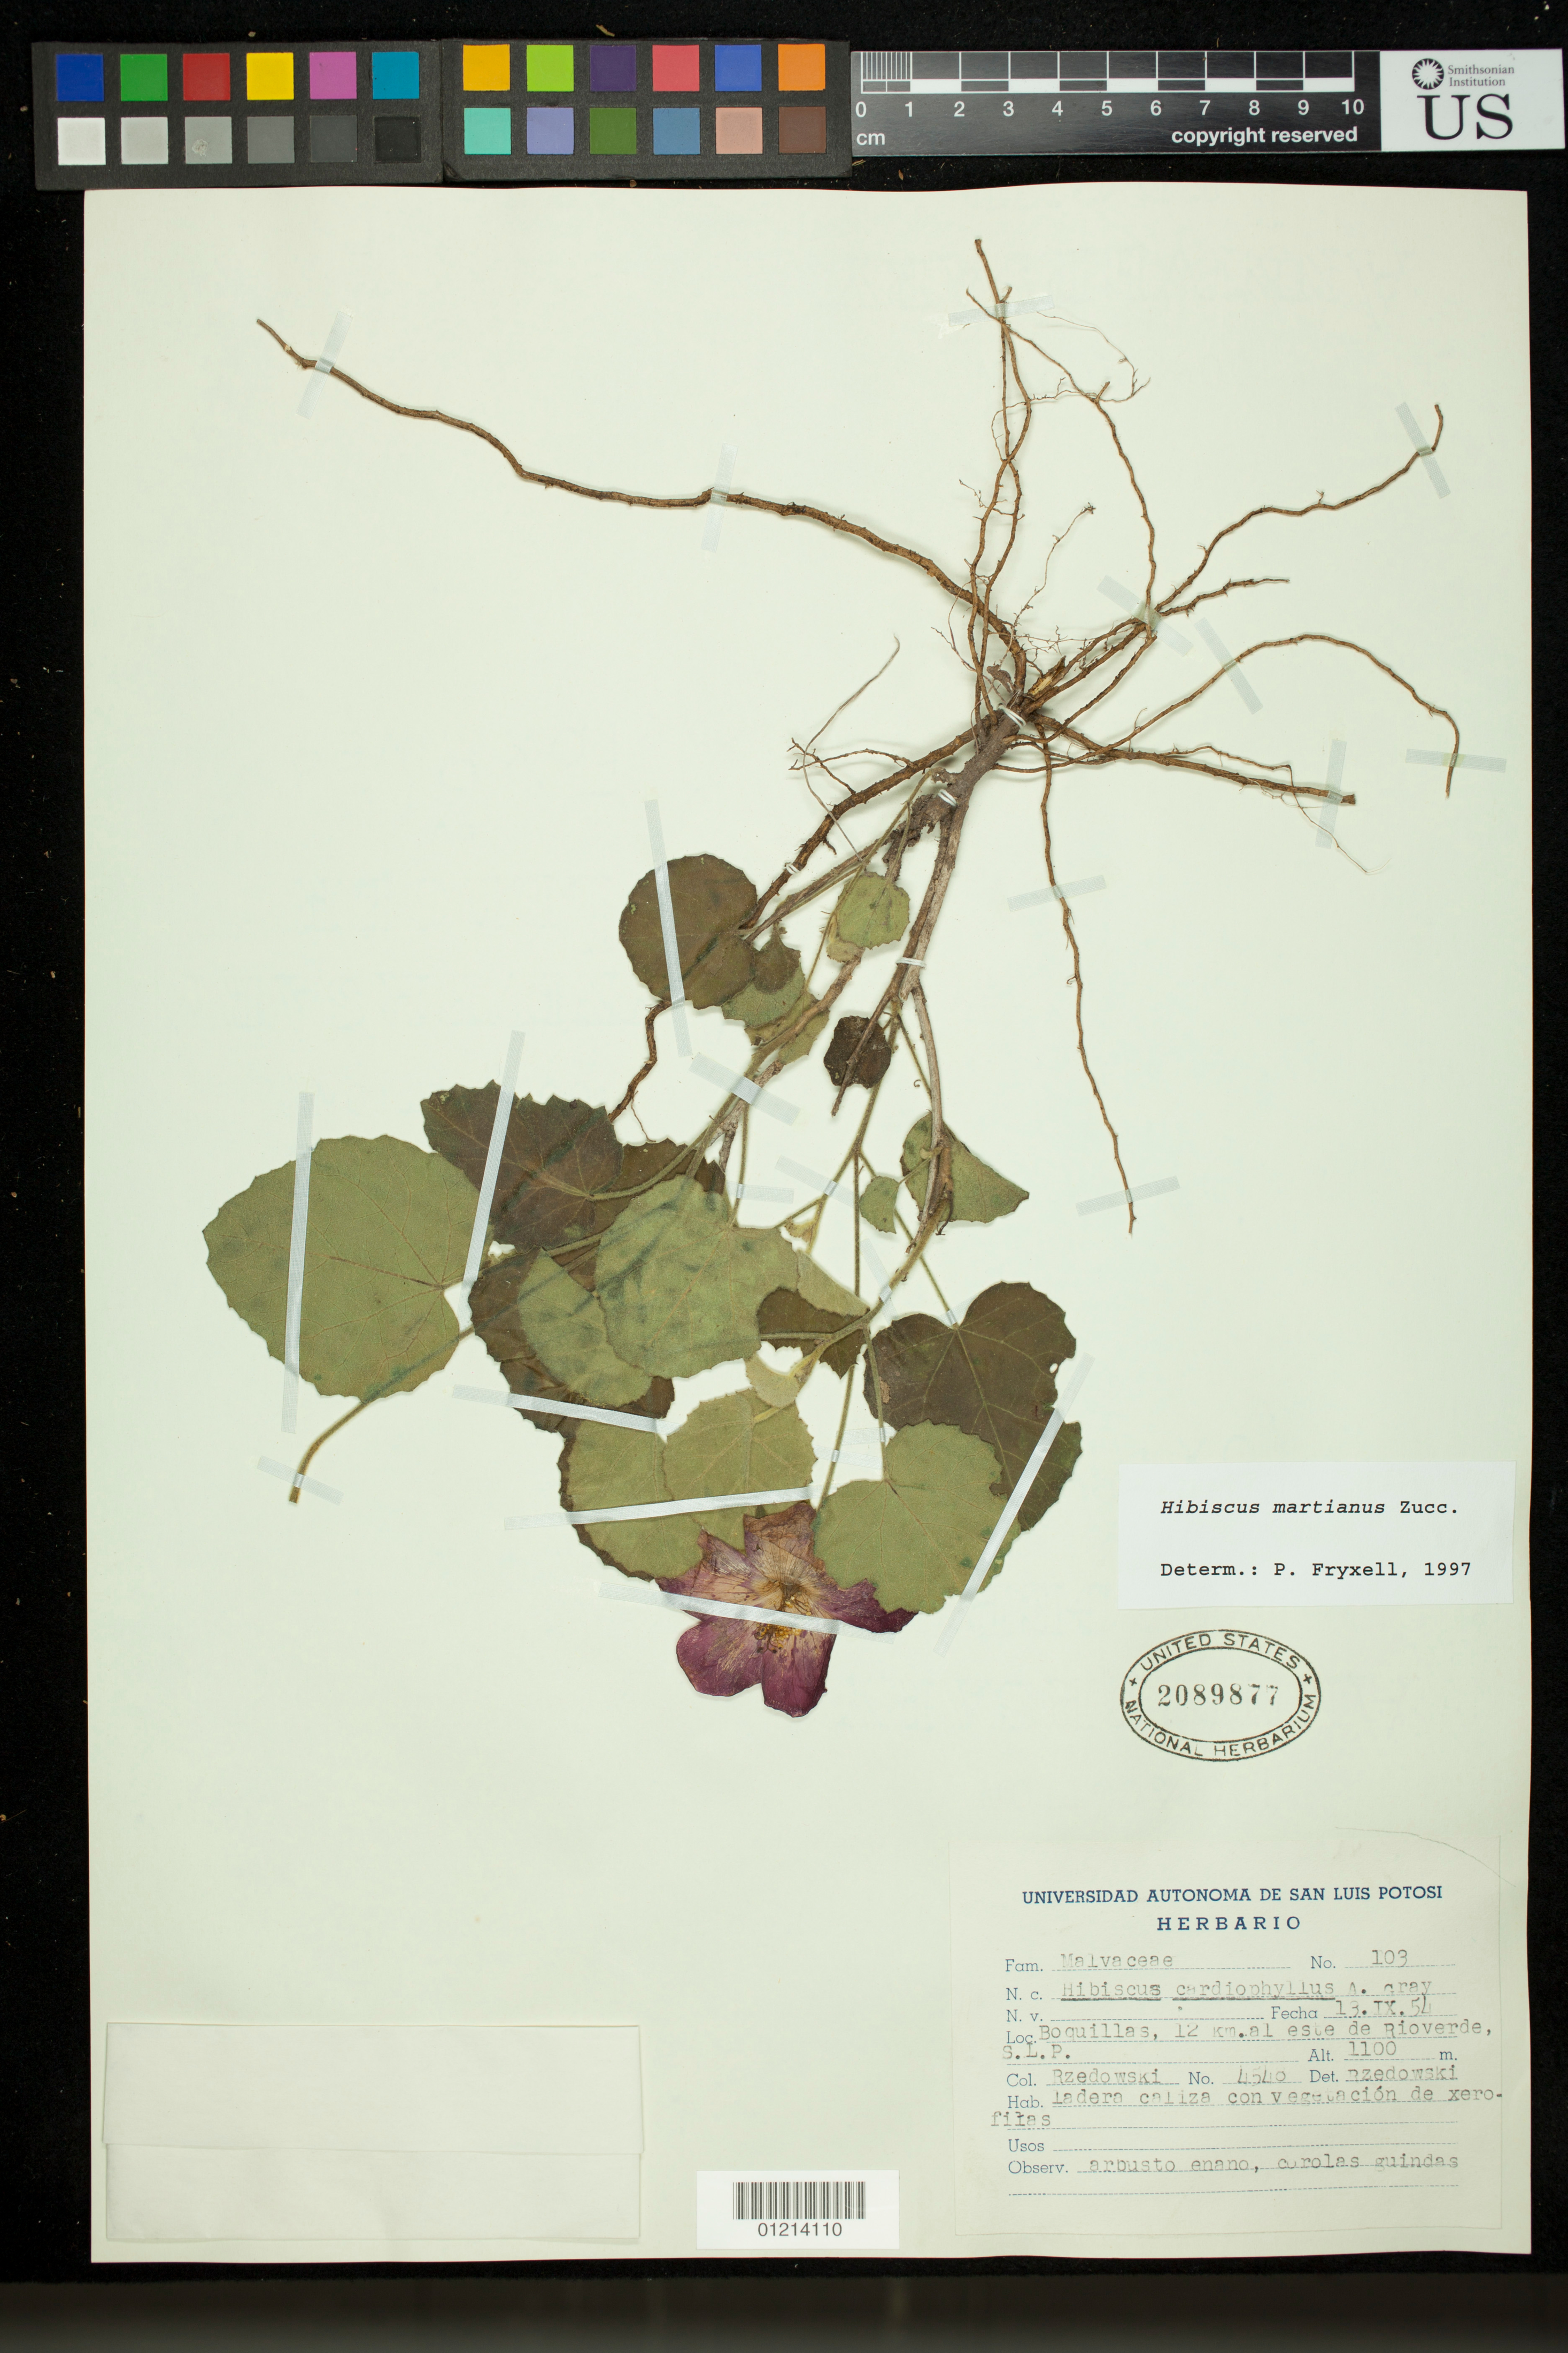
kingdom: Plantae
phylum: Tracheophyta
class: Magnoliopsida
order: Malvales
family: Malvaceae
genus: Hibiscus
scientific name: Hibiscus martianus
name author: Zucc.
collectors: Rzedowski, --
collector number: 4548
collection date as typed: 13 Sep 1954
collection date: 1954-09-13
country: Mexico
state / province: San Luis Potosí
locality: Boquillas, 12 km. al este de Rioverde, S.L.P.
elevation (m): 1100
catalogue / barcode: US 2089877